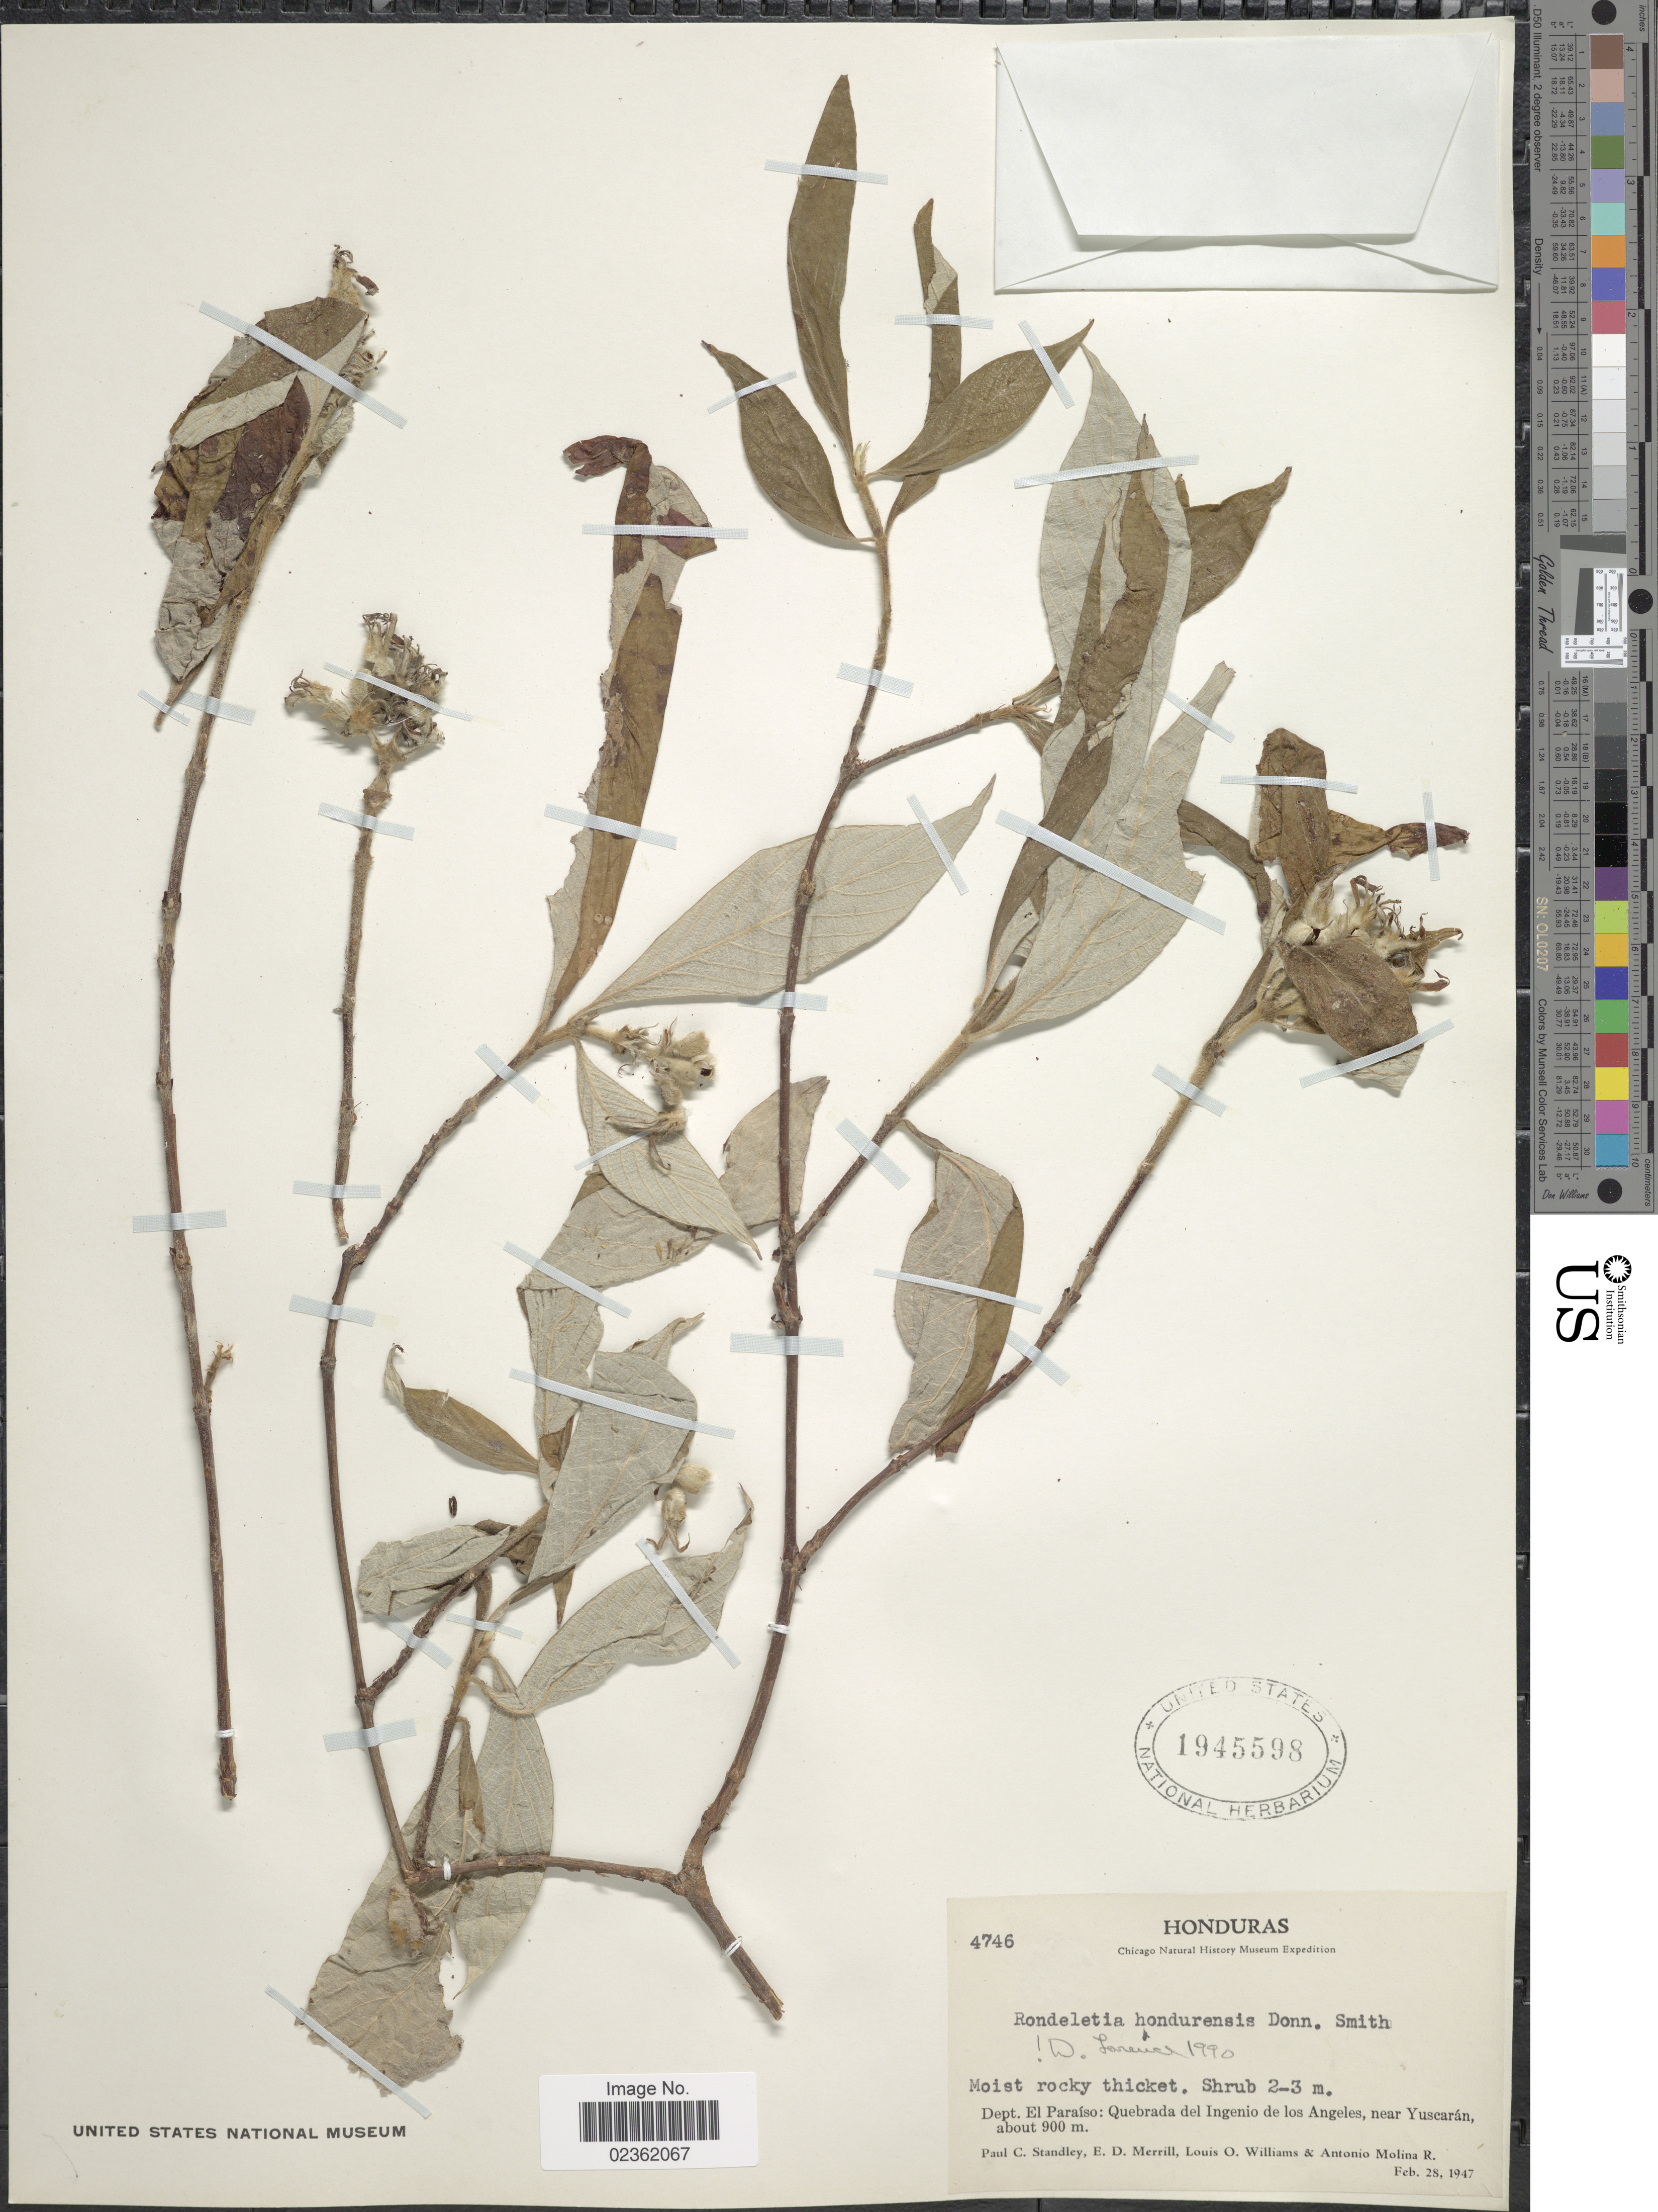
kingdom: Plantae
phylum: Tracheophyta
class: Magnoliopsida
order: Gentianales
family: Rubiaceae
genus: Rondeletia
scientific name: Rondeletia hondurensis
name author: Donn. Sm.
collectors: P. C. Standley, E. D. Merrill, L. O. Williams & A. Molina R.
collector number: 4746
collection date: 1947-02-28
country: Honduras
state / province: El Paraíso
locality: Moist rocky thicket, Quebrada del Ingenio de los Angeles, near Yuscaran.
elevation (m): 900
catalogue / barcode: US 1945598